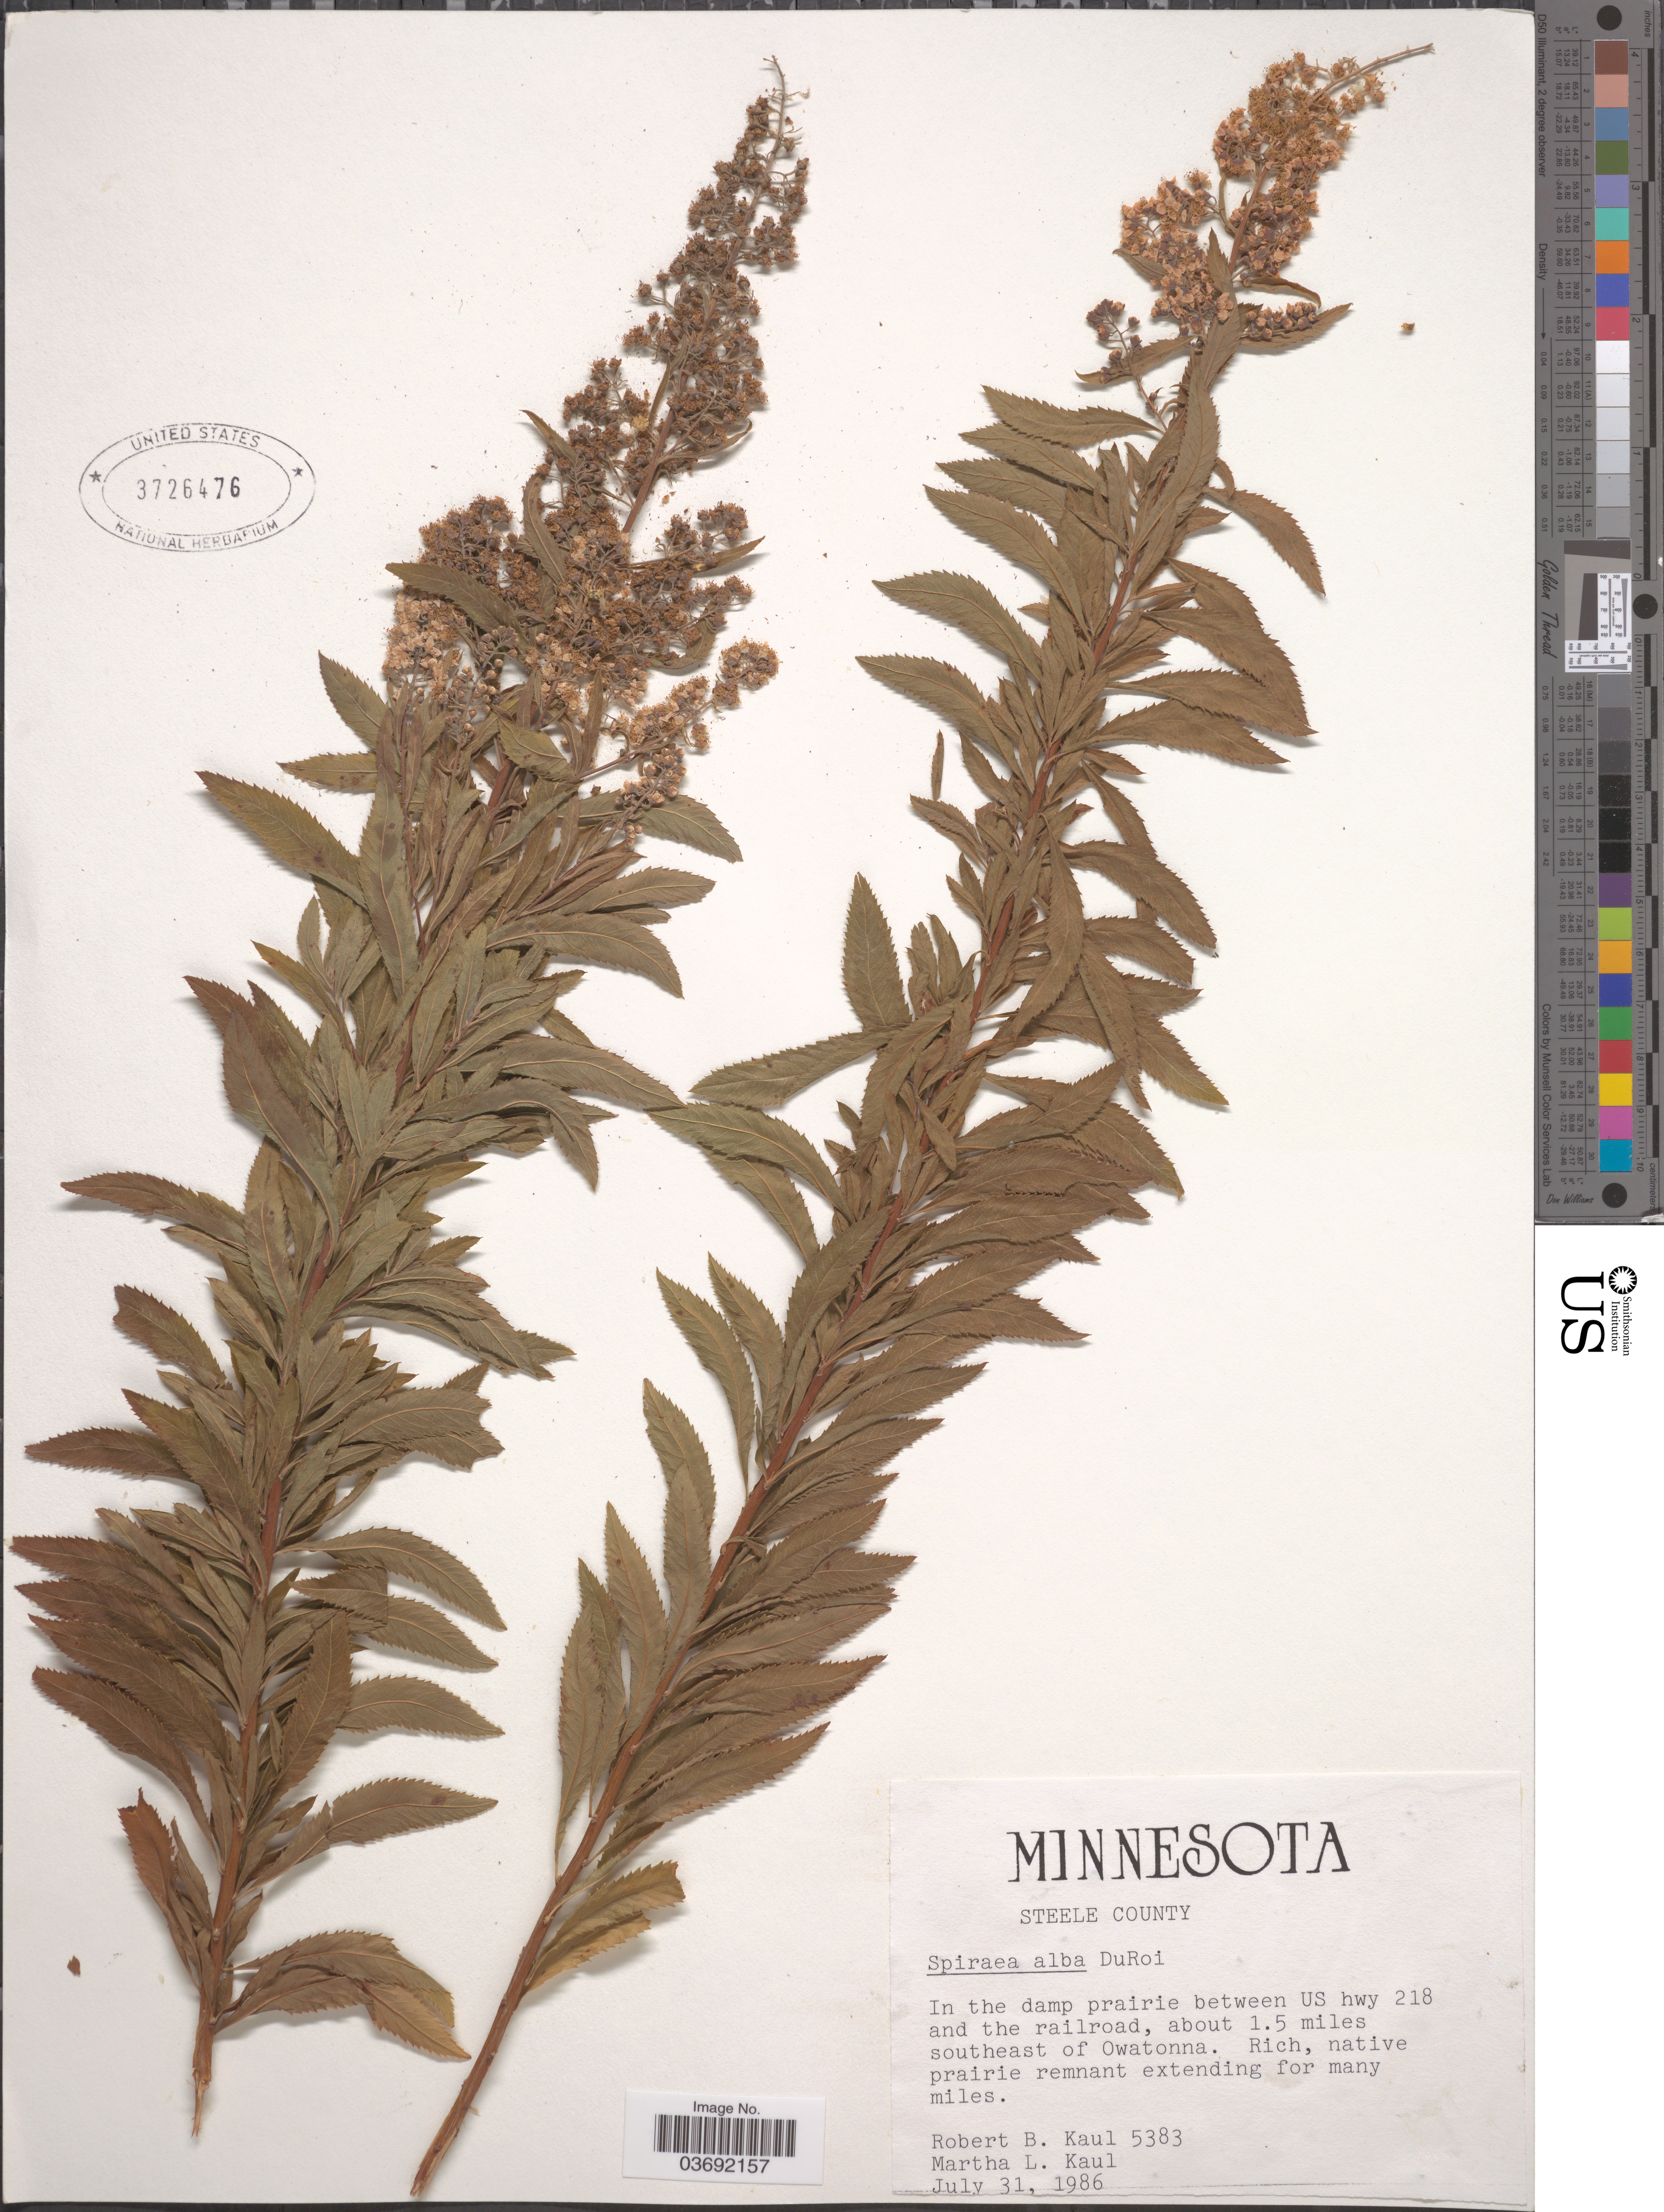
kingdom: Plantae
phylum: Tracheophyta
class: Magnoliopsida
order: Rosales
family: Rosaceae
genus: Spiraea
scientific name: Spiraea alba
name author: Du Roi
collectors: R. Kaul & M. Kaul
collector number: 5383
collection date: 1986-07-31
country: United States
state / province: Minnesota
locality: Steele County. Between US hwy 218 and the railroad, about 1.5 miles southeast of Owatonna.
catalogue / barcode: US 3726476